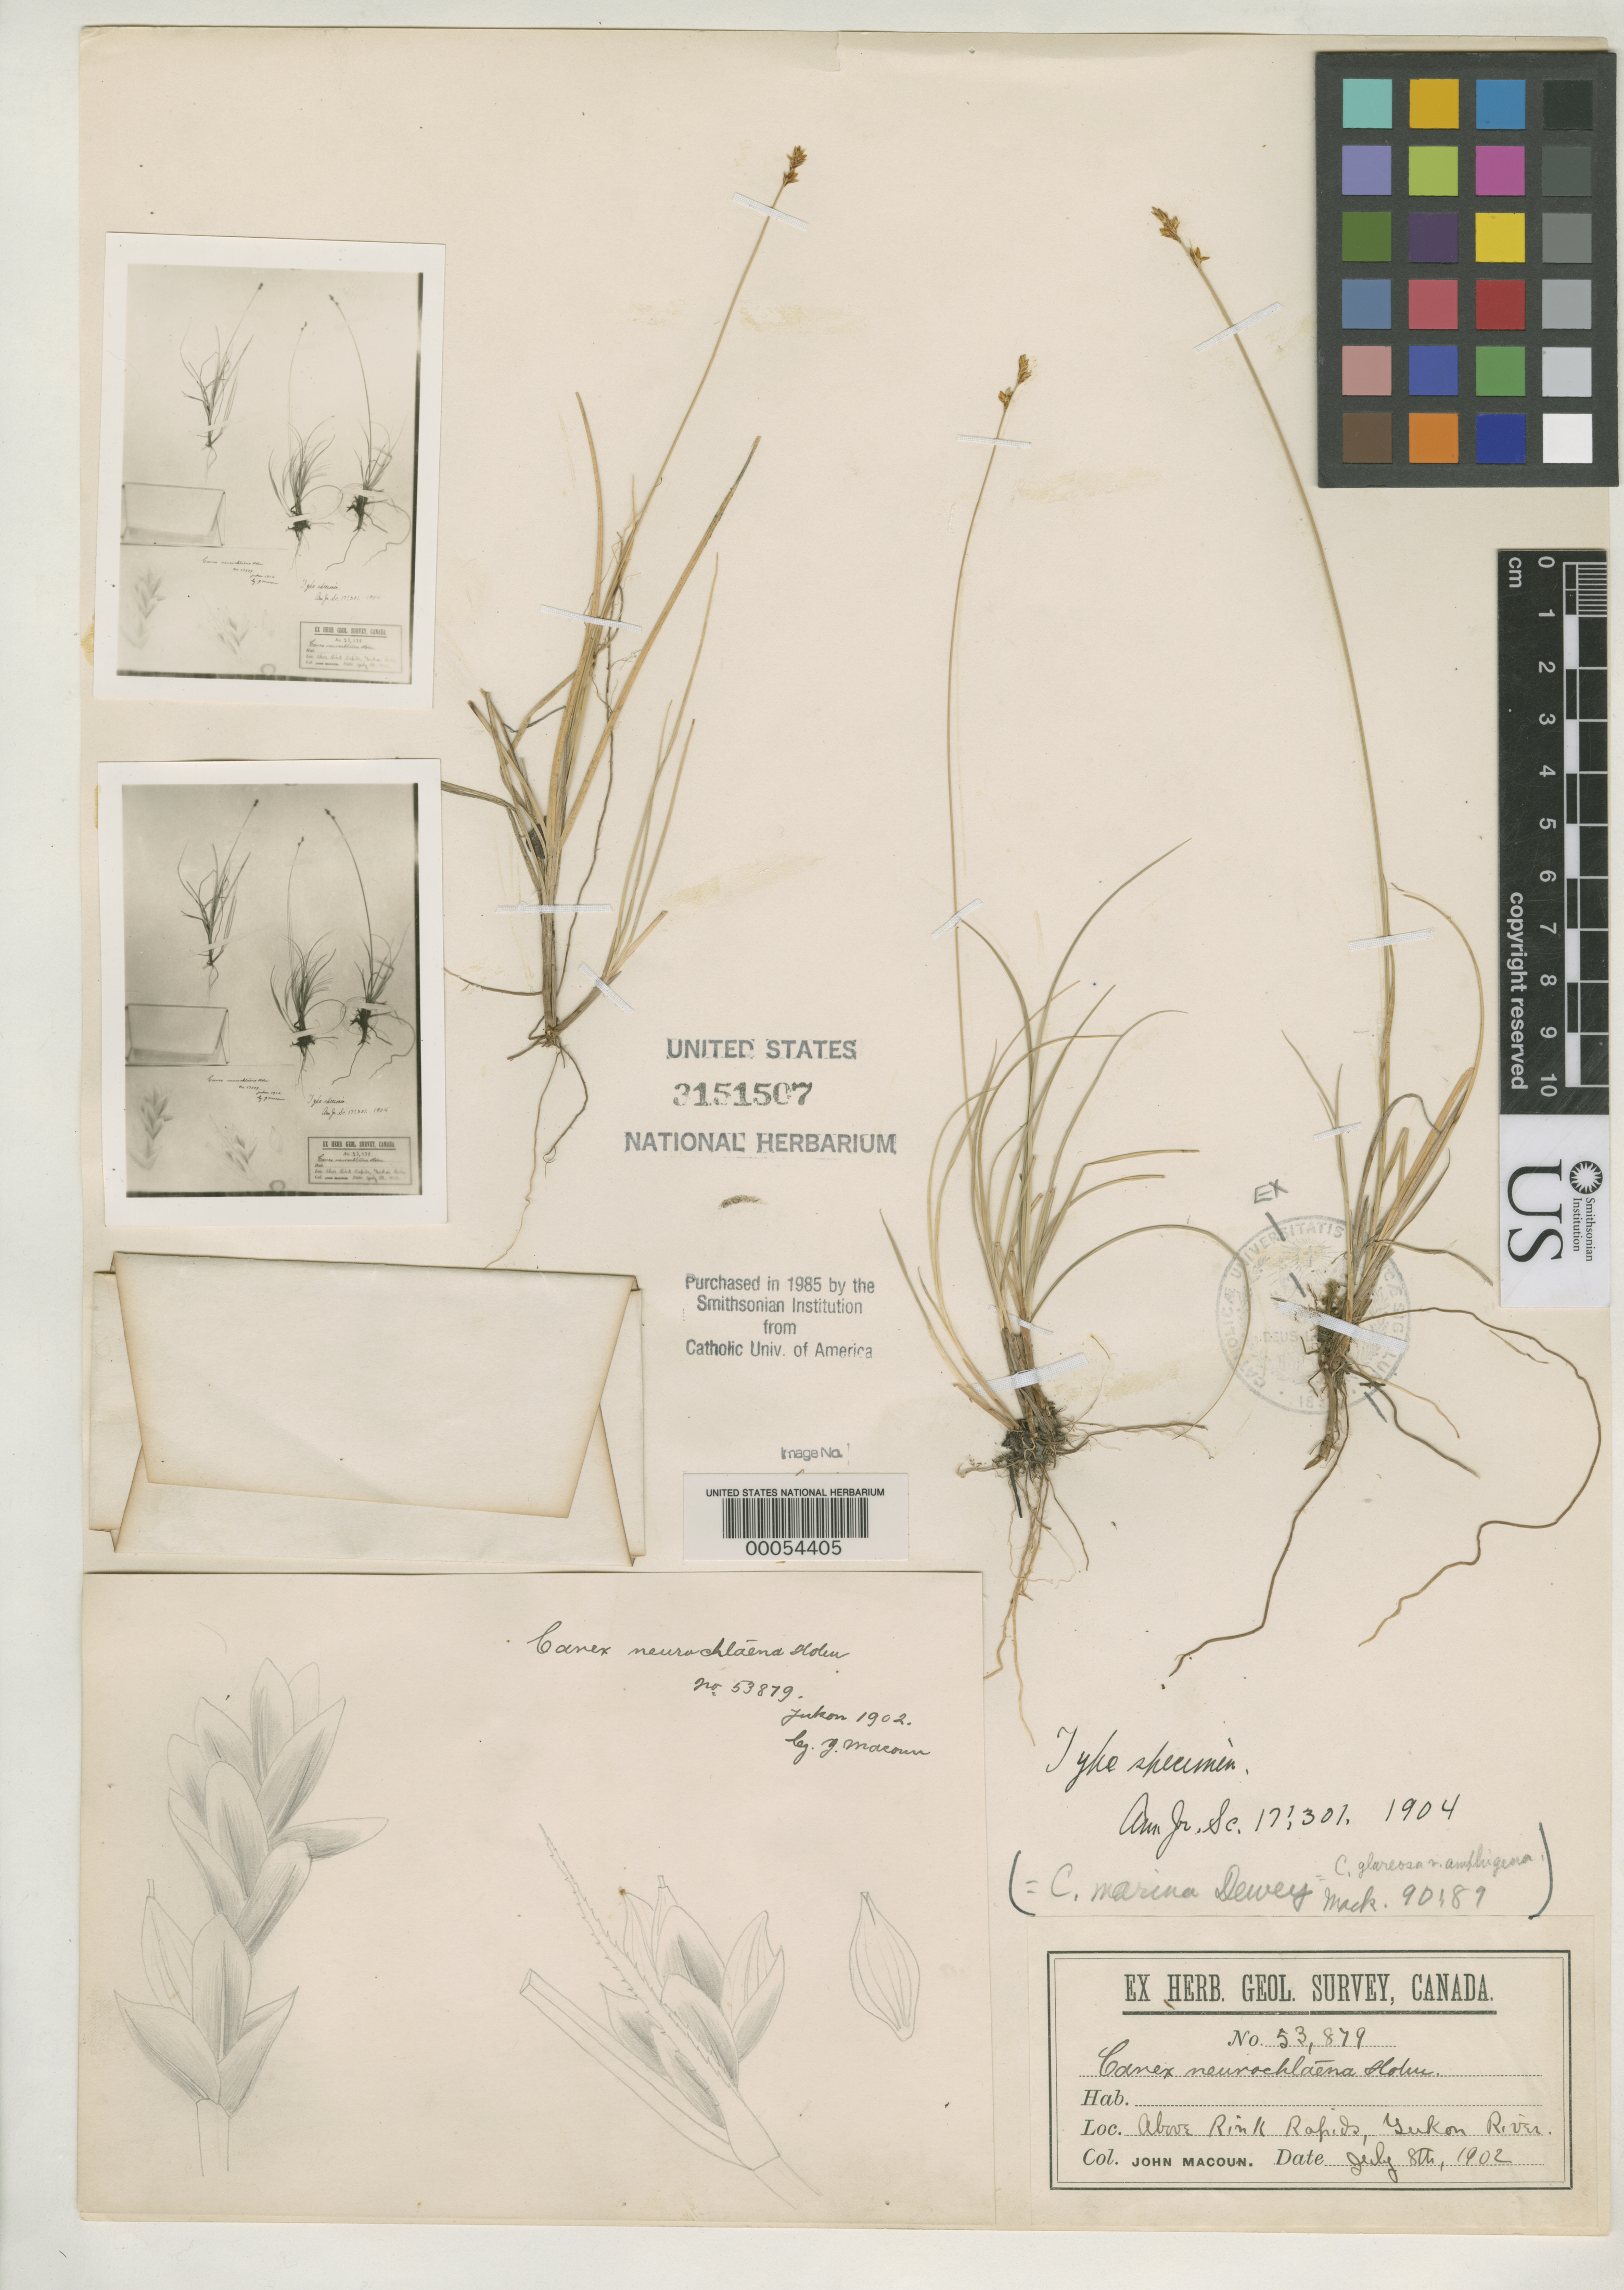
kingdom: Plantae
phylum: Tracheophyta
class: Liliopsida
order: Poales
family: Cyperaceae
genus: Carex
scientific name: Carex neurochlaena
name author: Holm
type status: Isotype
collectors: J. Macoun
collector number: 53879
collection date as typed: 08 Jul 1902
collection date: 1902-07-08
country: Canada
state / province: Yukon Territory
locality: Above Rink Rapids, Yukon River.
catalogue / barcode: US 3151507